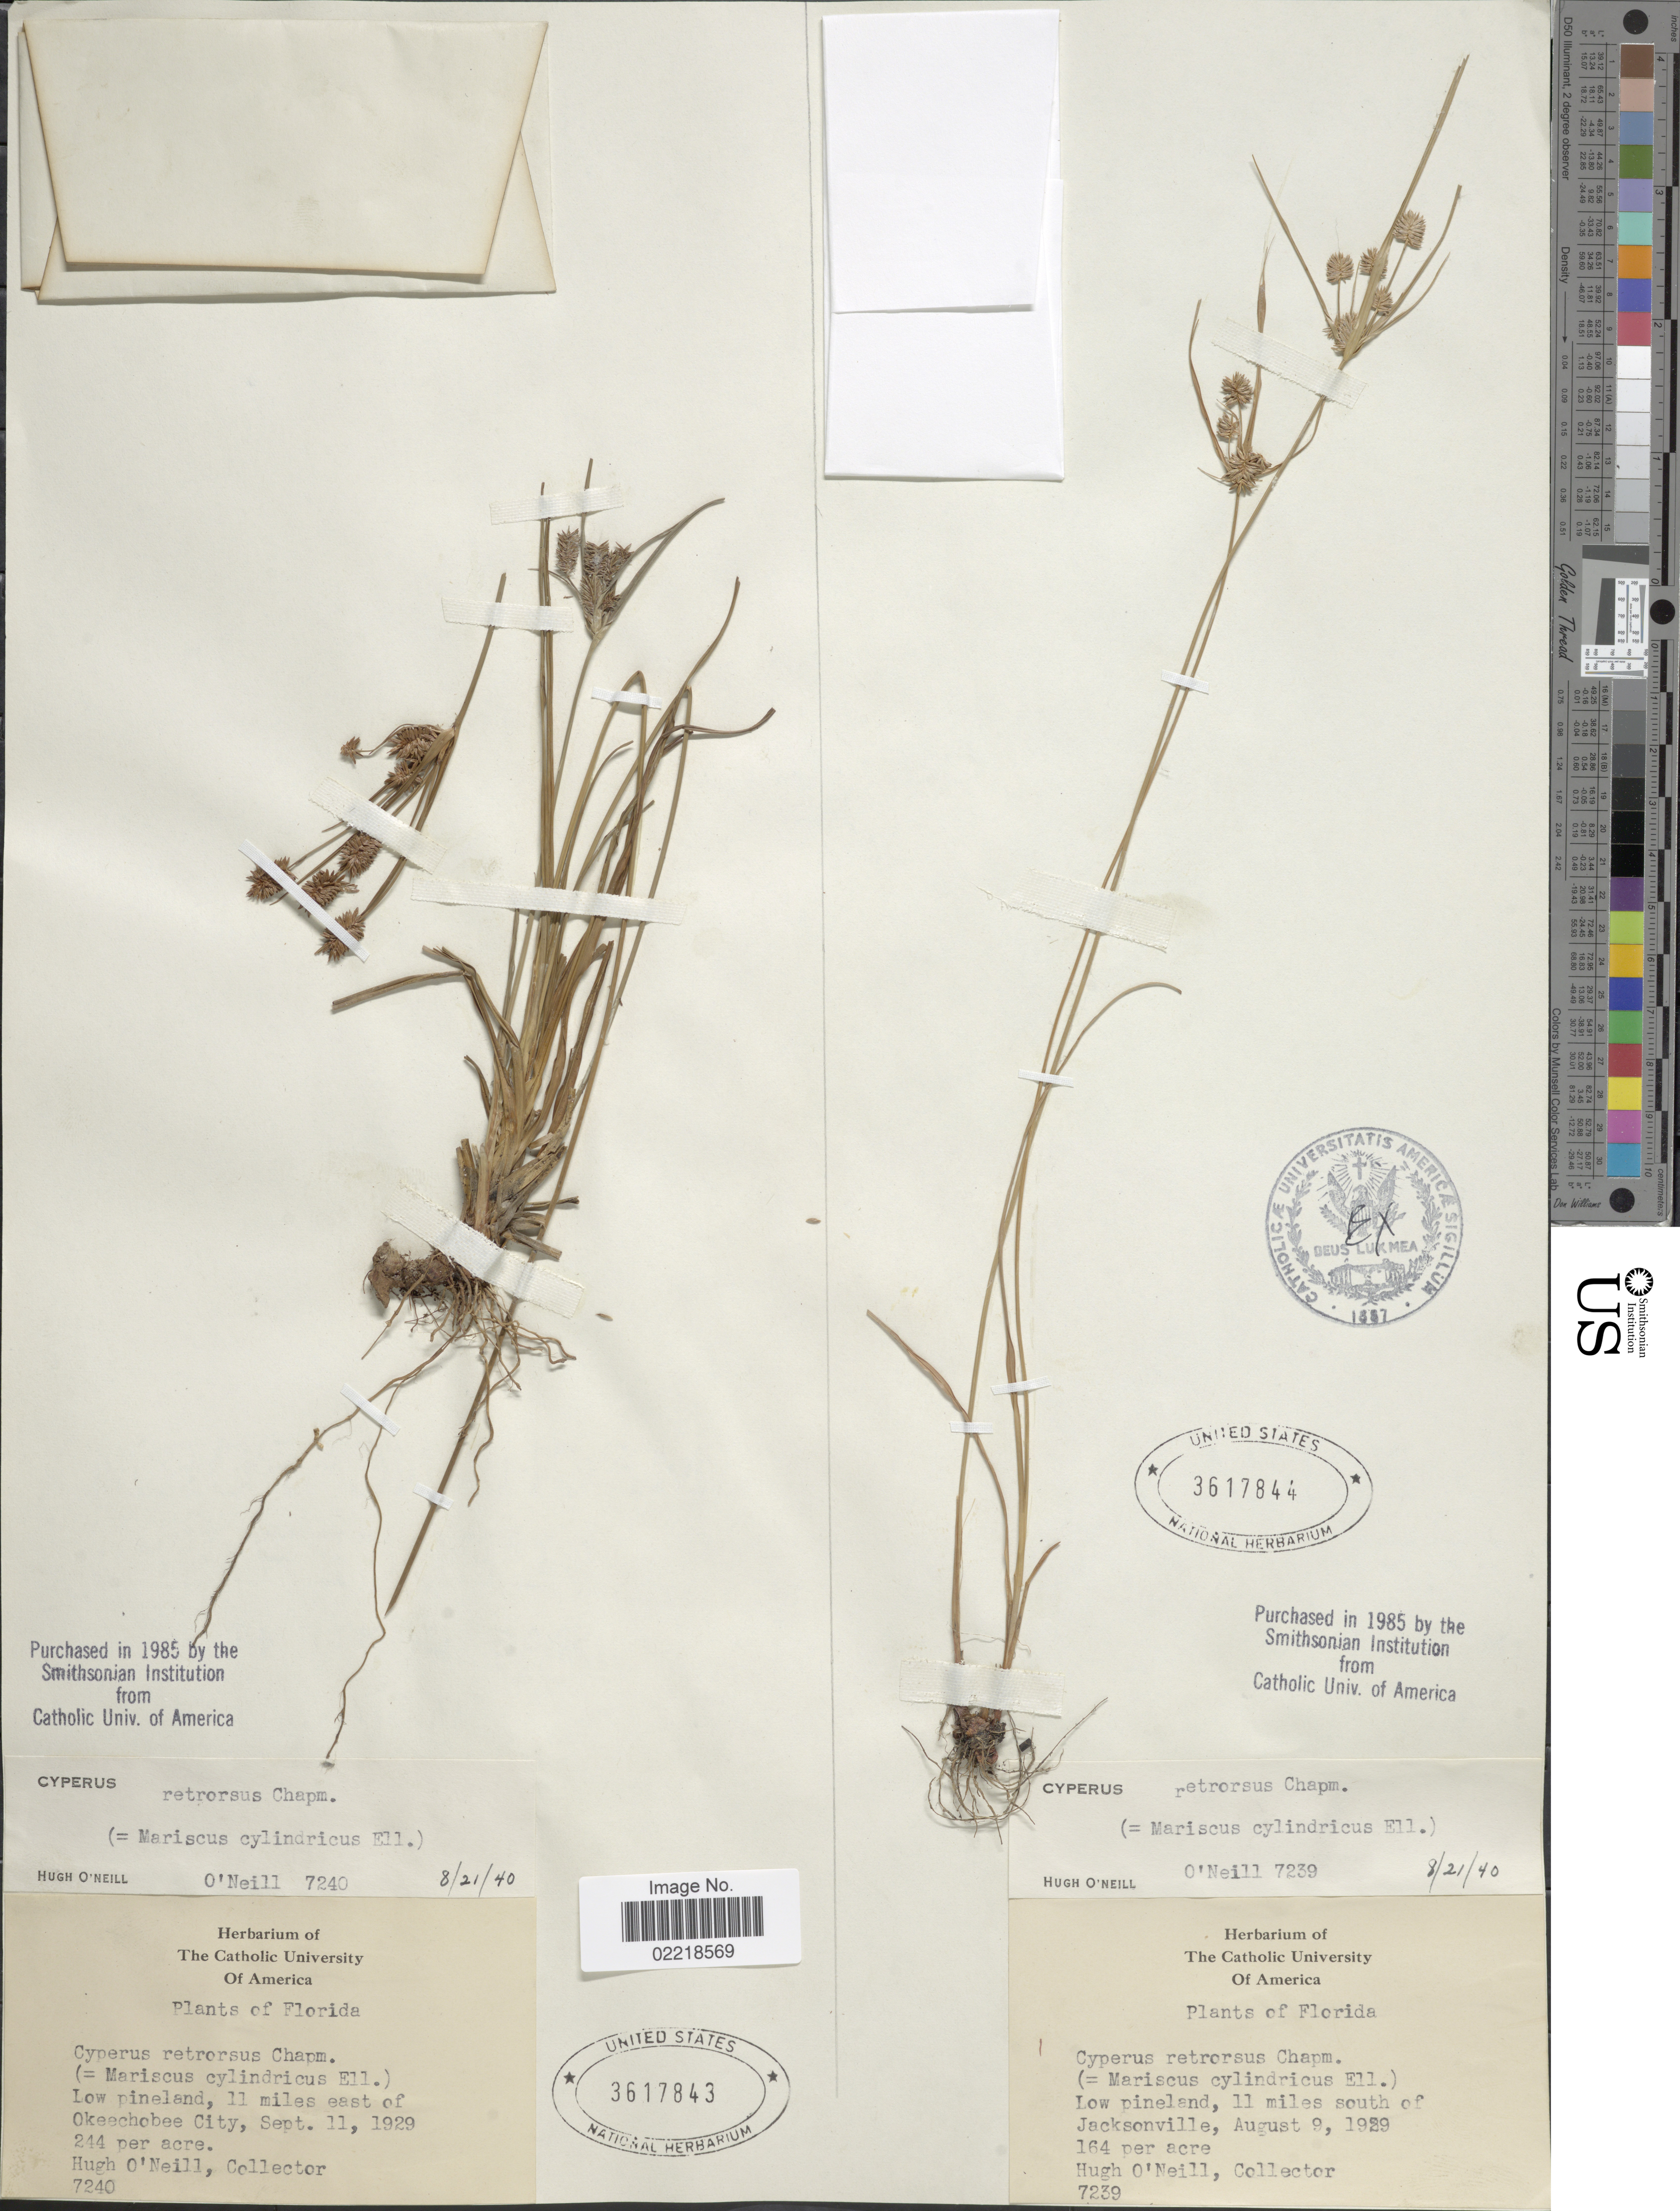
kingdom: Plantae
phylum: Tracheophyta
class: Liliopsida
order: Poales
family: Cyperaceae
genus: Cyperus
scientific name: Cyperus retrorsus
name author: Chapm.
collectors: H. O'Neill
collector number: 7240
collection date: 1929-09-11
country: United States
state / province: Florida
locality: Low pineland, 11 miles east of Okeechobee City, 244 per acre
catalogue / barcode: US 3617843